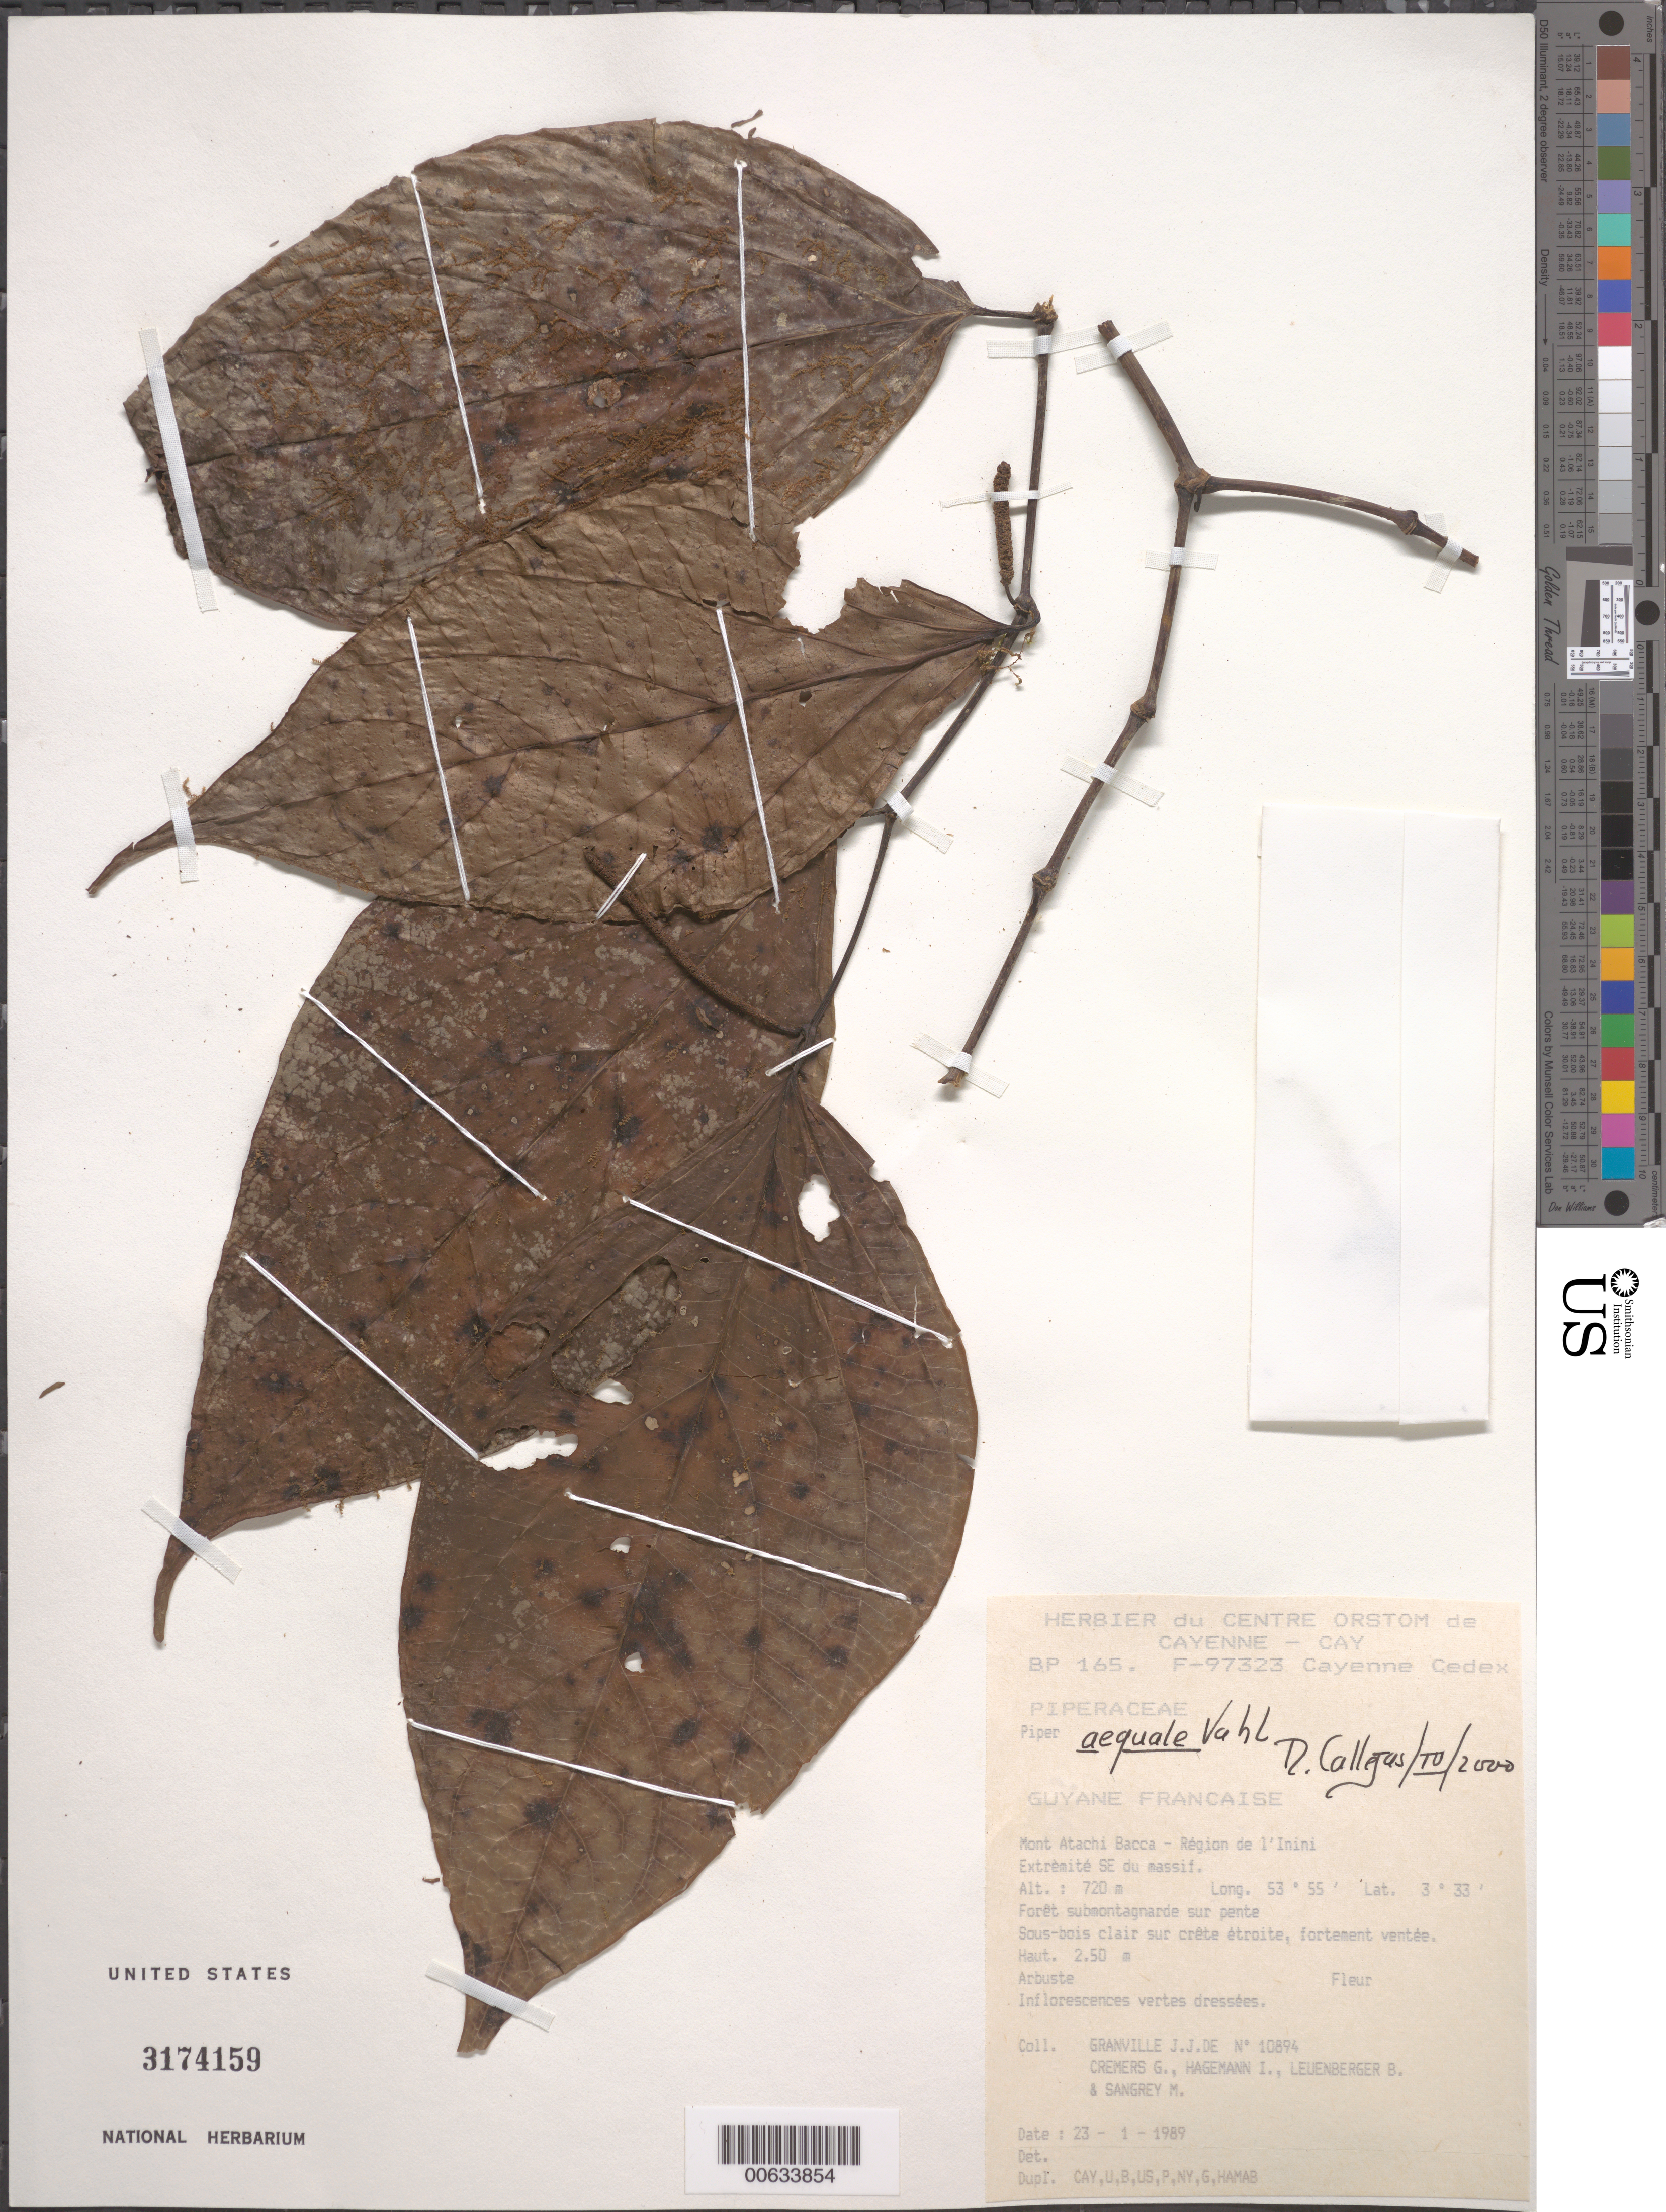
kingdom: Plantae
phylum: Tracheophyta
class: Magnoliopsida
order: Piperales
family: Piperaceae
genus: Piper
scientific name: Piper aequale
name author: Vahl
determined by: Callejas, Ricardo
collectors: J.-J. de Granville, G. Cremers, J. Hagemann, B. E. Leuenberger & M. S. Sangrey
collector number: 10894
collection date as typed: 23-Jan-89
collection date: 1989-01-23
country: French Guiana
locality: Mont Atachi Bacca, region de l'Inini, extremite SE du massif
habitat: Forêt submontagnarde sur pente. Sous-bois clair sur crete etroite, fortement ventee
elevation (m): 720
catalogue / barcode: US 3174159